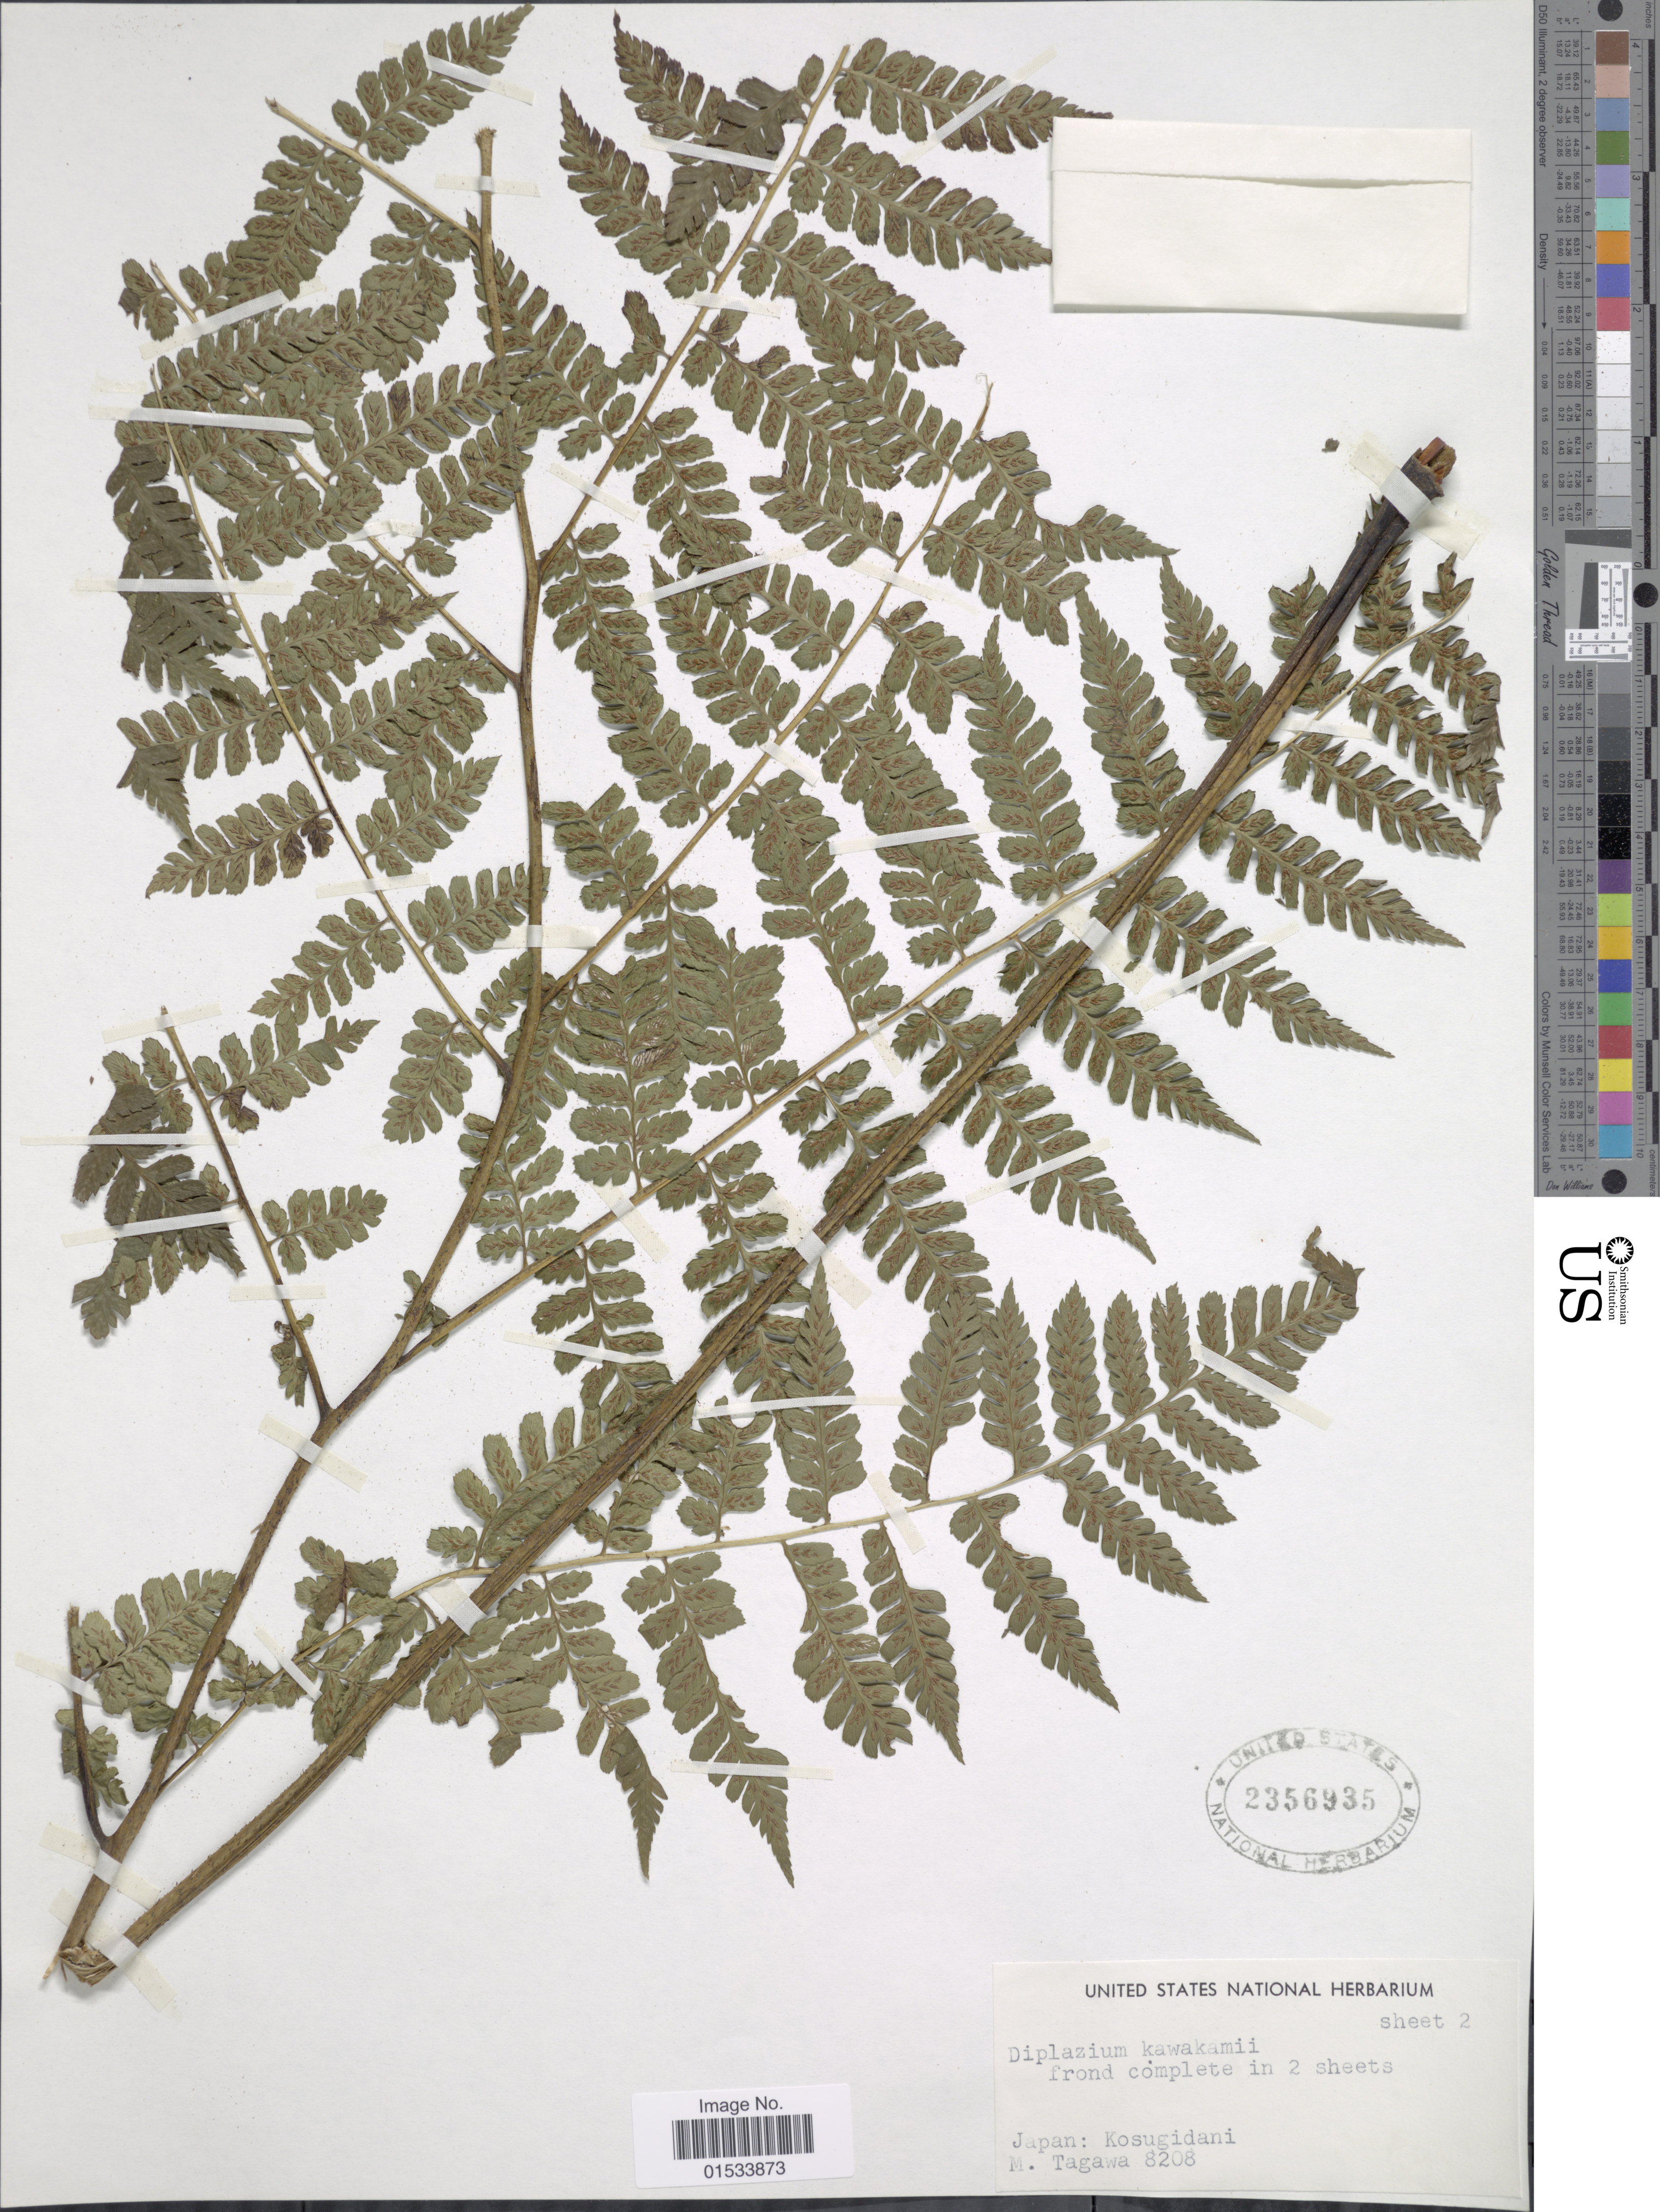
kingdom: Plantae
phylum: Tracheophyta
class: Polypodiopsida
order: Polypodiales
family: Athyriaceae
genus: Diplazium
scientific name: Diplazium kawakamii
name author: Hayata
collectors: M. Tagawa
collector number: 8208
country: Japan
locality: Kosugidani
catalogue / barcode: US 2356935